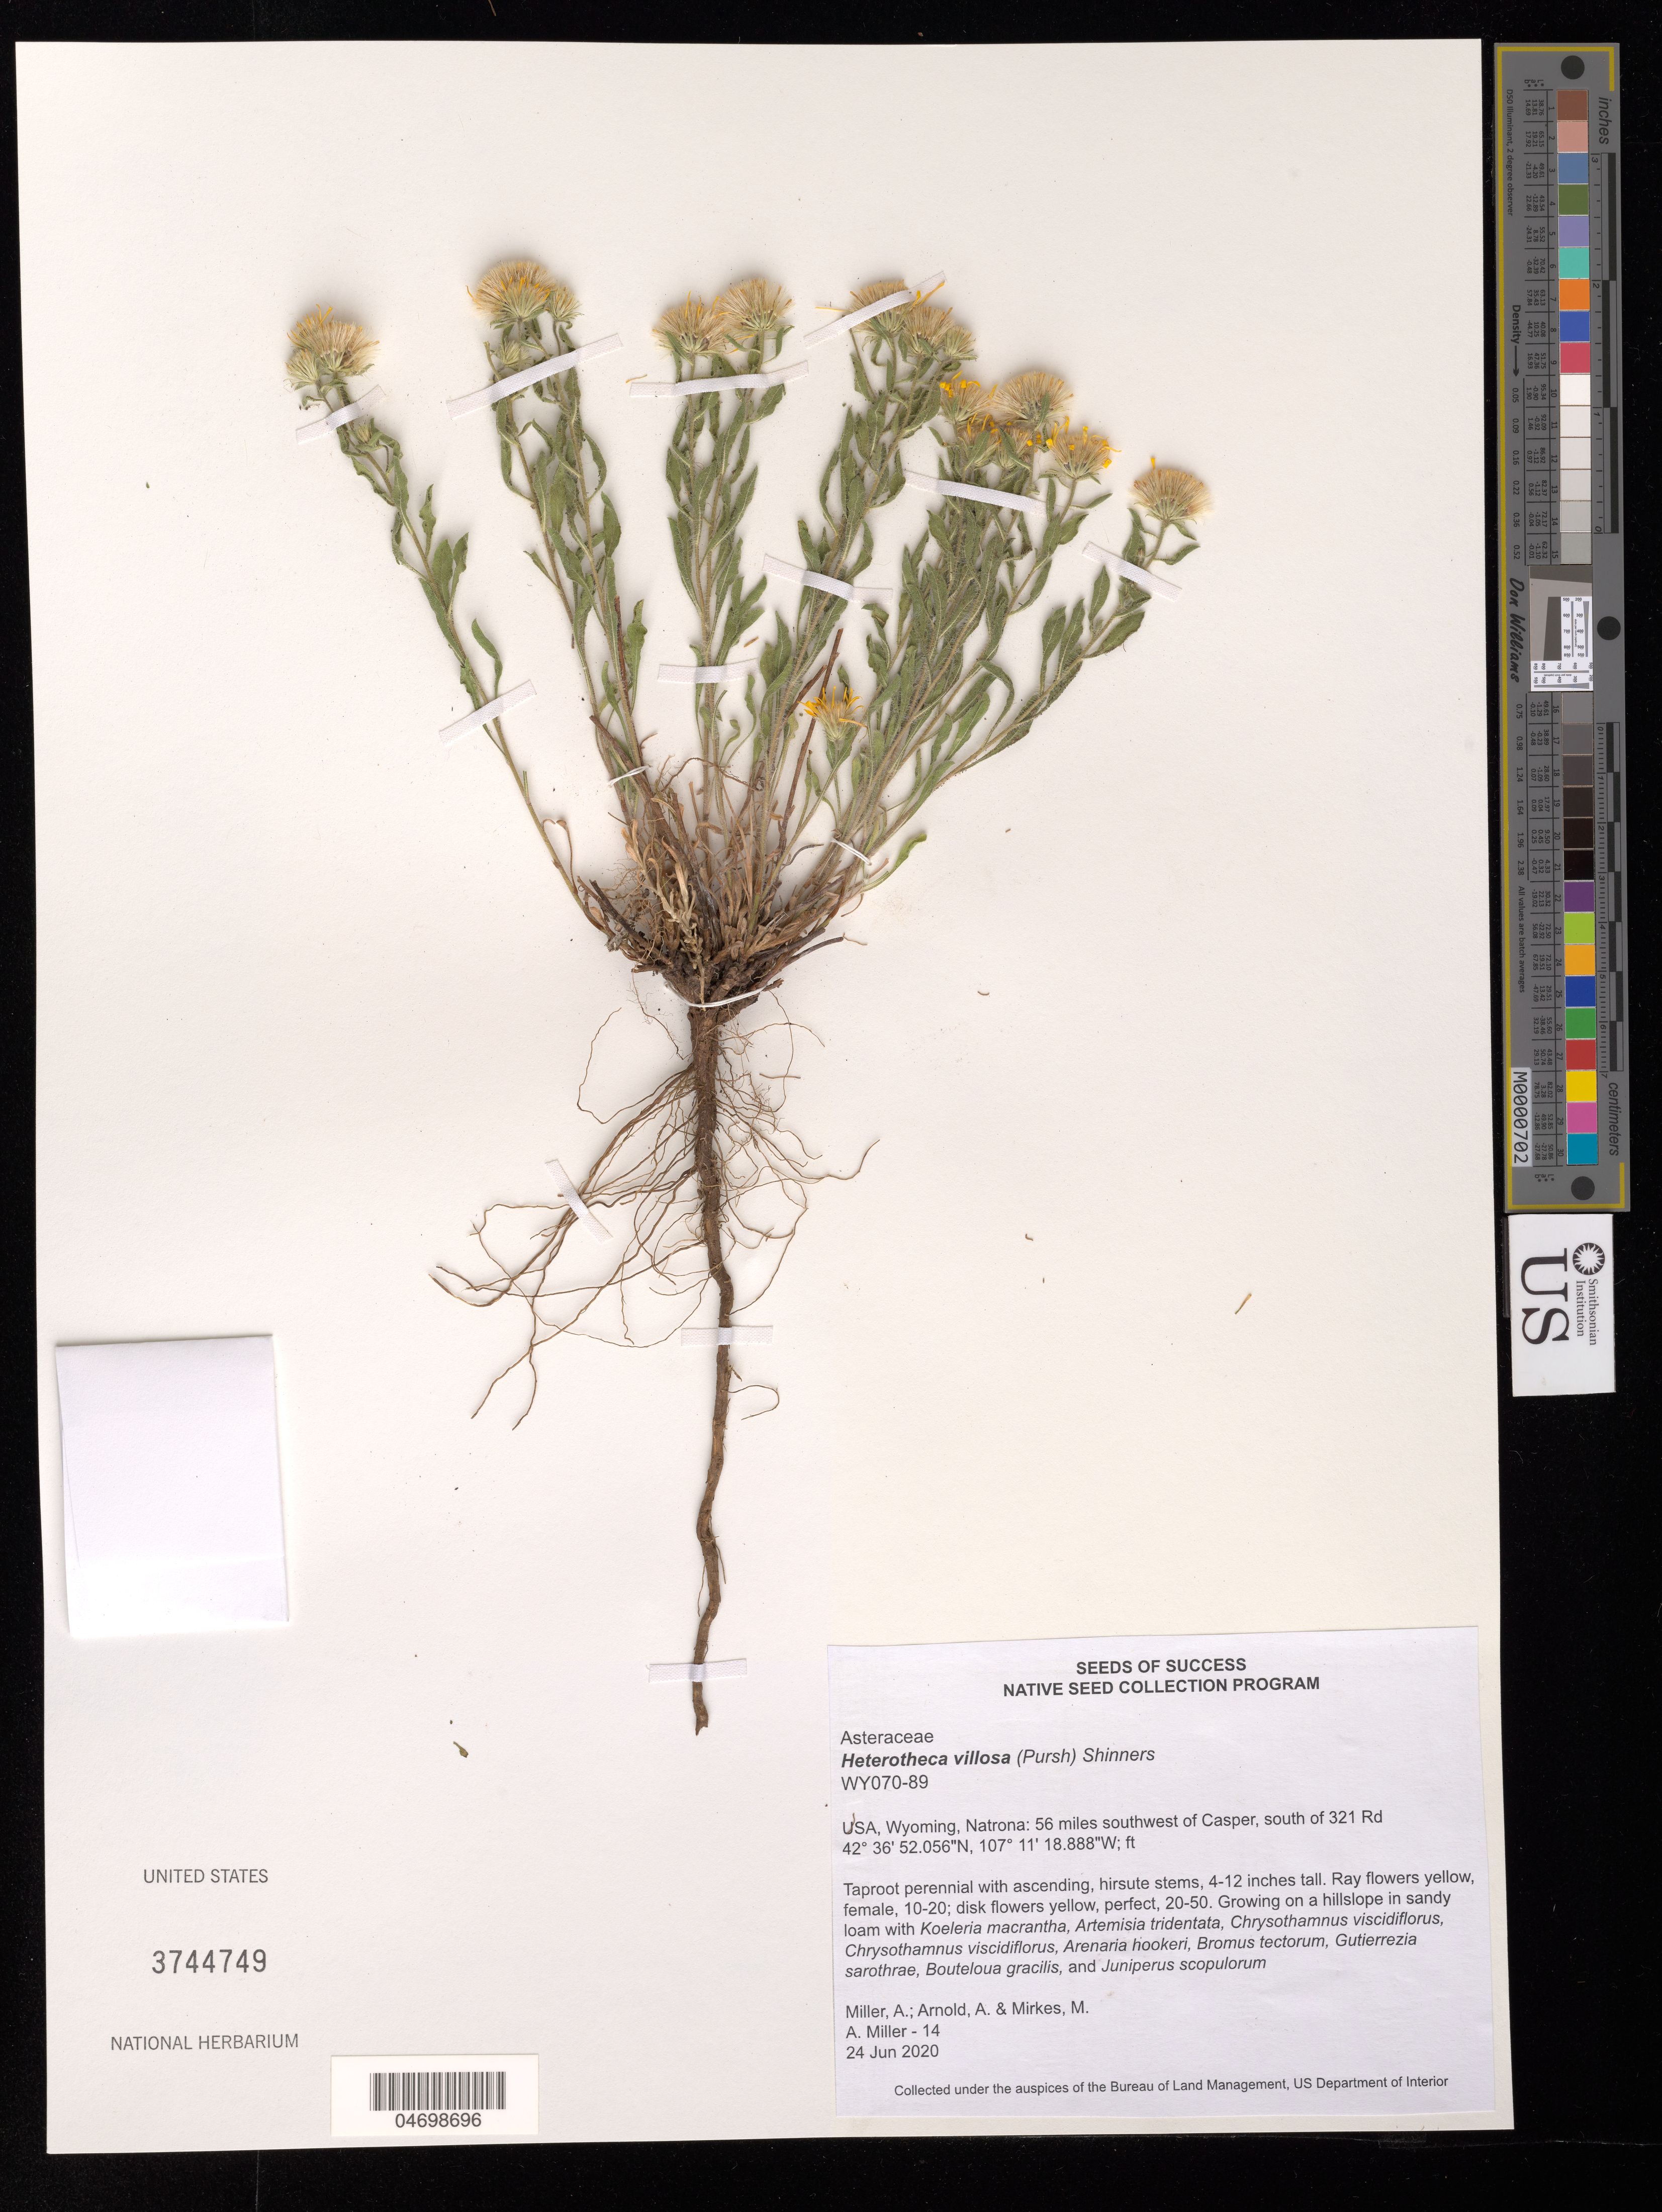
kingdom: Plantae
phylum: Tracheophyta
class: Magnoliopsida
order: Asterales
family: Asteraceae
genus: Heterotheca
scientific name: Heterotheca villosa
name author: (Pursh) Shinners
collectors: A. Miller, A. Arnold & M. Mirkes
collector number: WY070-89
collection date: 2020-06-24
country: United States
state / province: Wyoming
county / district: Natrona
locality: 56 mi. SW of Casper, S of 321 Rd.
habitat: Hillslope, sandy loam soil. With Bromus tectorum, Artemisia tridentata, Arenaria hookeri, etc.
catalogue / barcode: US 3744749